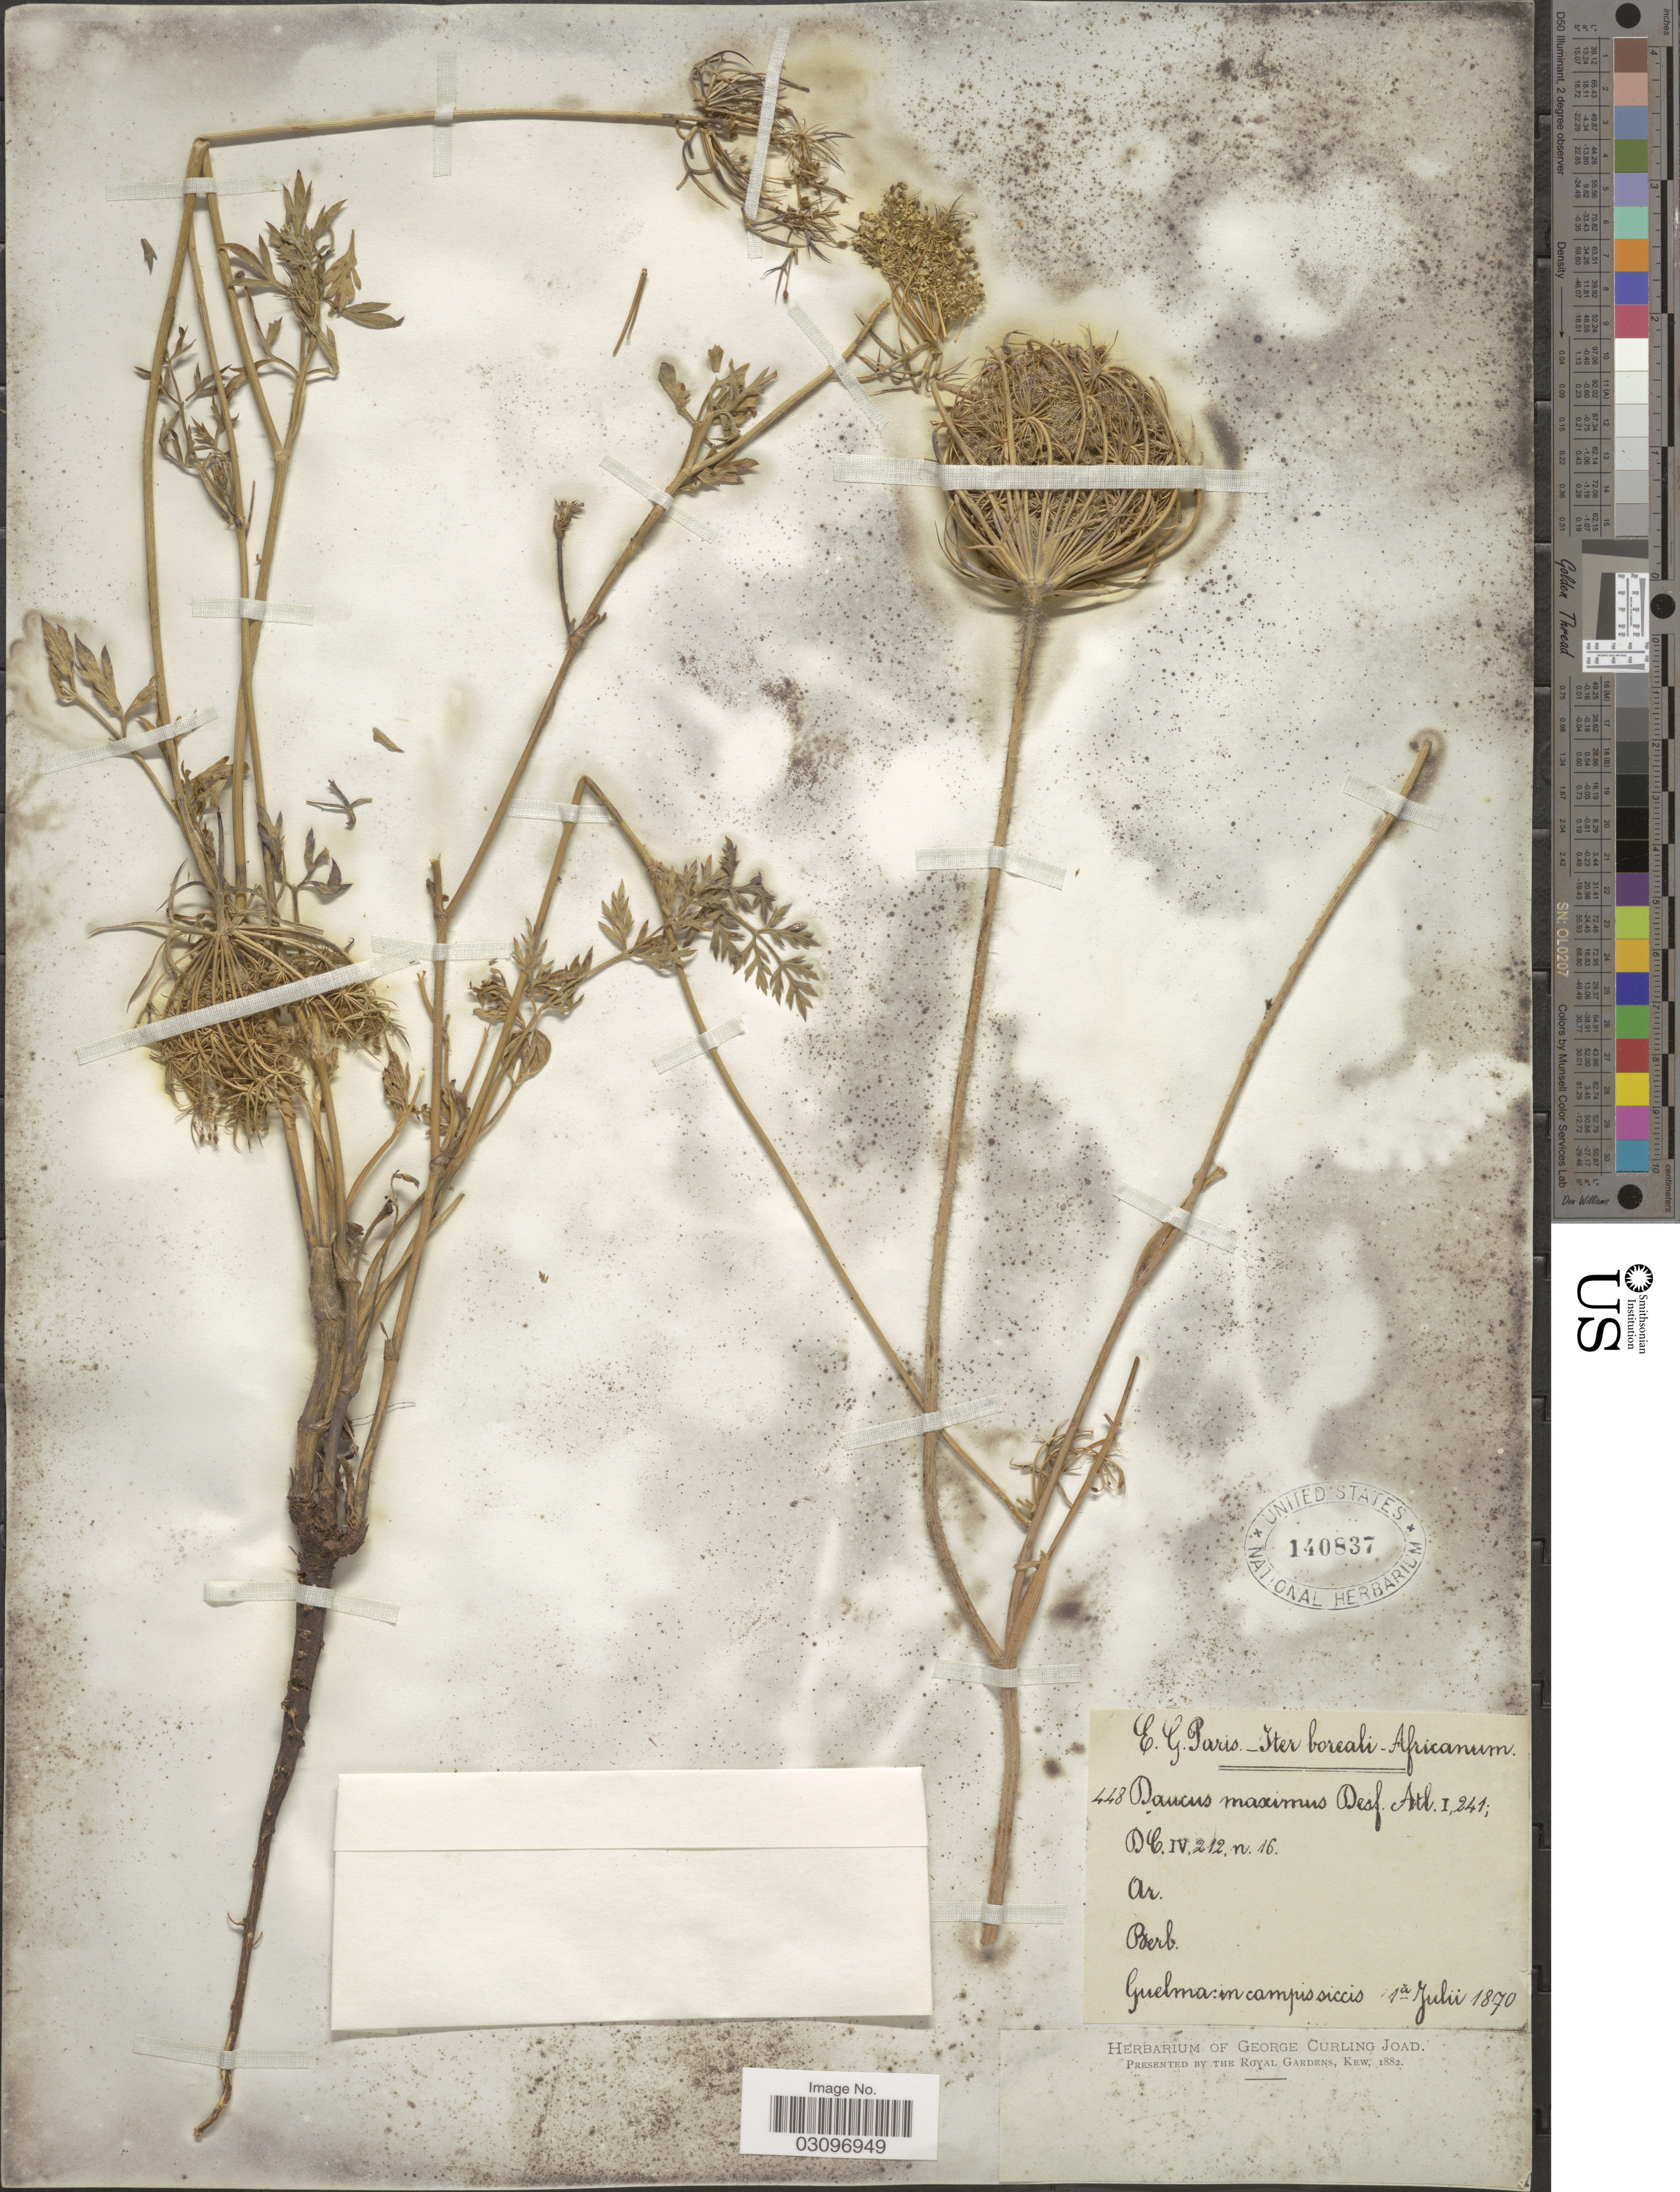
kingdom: Plantae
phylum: Tracheophyta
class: Magnoliopsida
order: Apiales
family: Apiaceae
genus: Daucus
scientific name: Daucus maximus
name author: Desf.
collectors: Paris, E.G.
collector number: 448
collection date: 1870-07-01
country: Algeria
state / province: Guelma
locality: Iter boreali-Africanum. Guelma: in campis siccis.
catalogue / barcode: US 140837